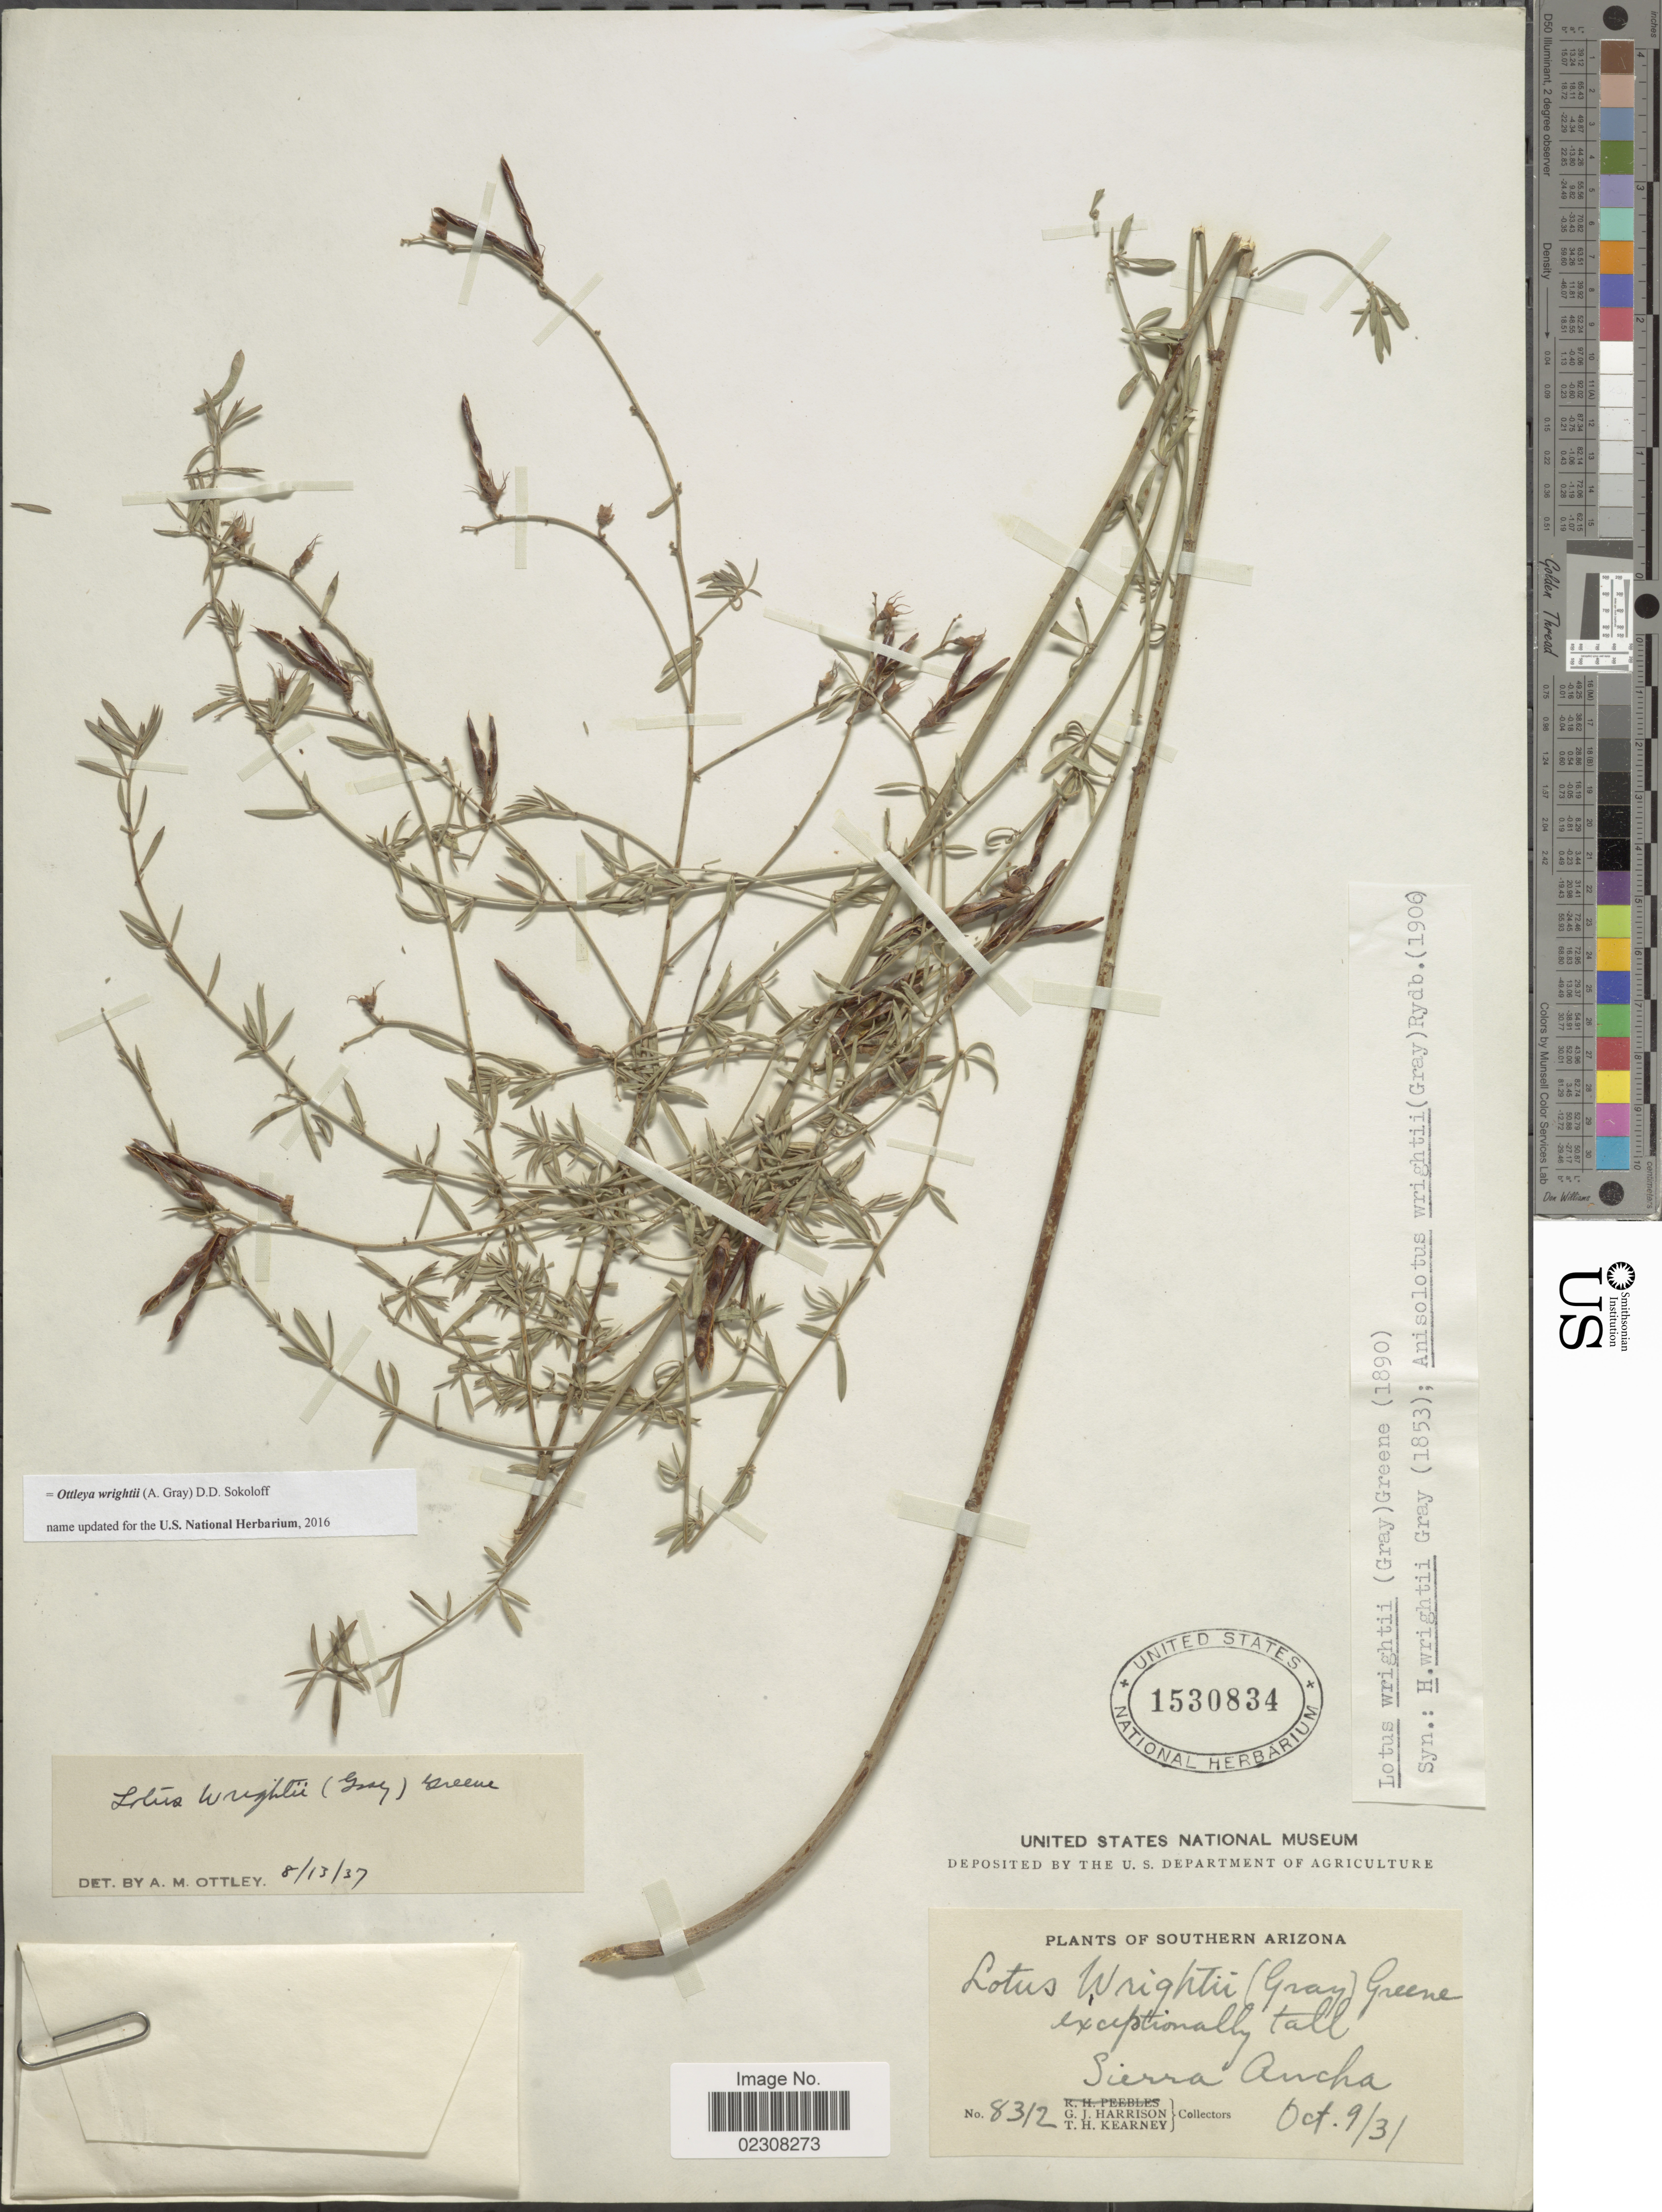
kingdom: Plantae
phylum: Tracheophyta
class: Magnoliopsida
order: Fabales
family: Fabaceae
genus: Ottleya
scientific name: Ottleya wrightii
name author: (A. Gray) D.D. Sokoloff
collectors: G. J. Harrison & T. H. Kearney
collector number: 8312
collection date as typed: Transcribed d/m/y: 9/10/31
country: United States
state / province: Arizona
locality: Southern Arizona, Sierra Ancha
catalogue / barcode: US 1530834